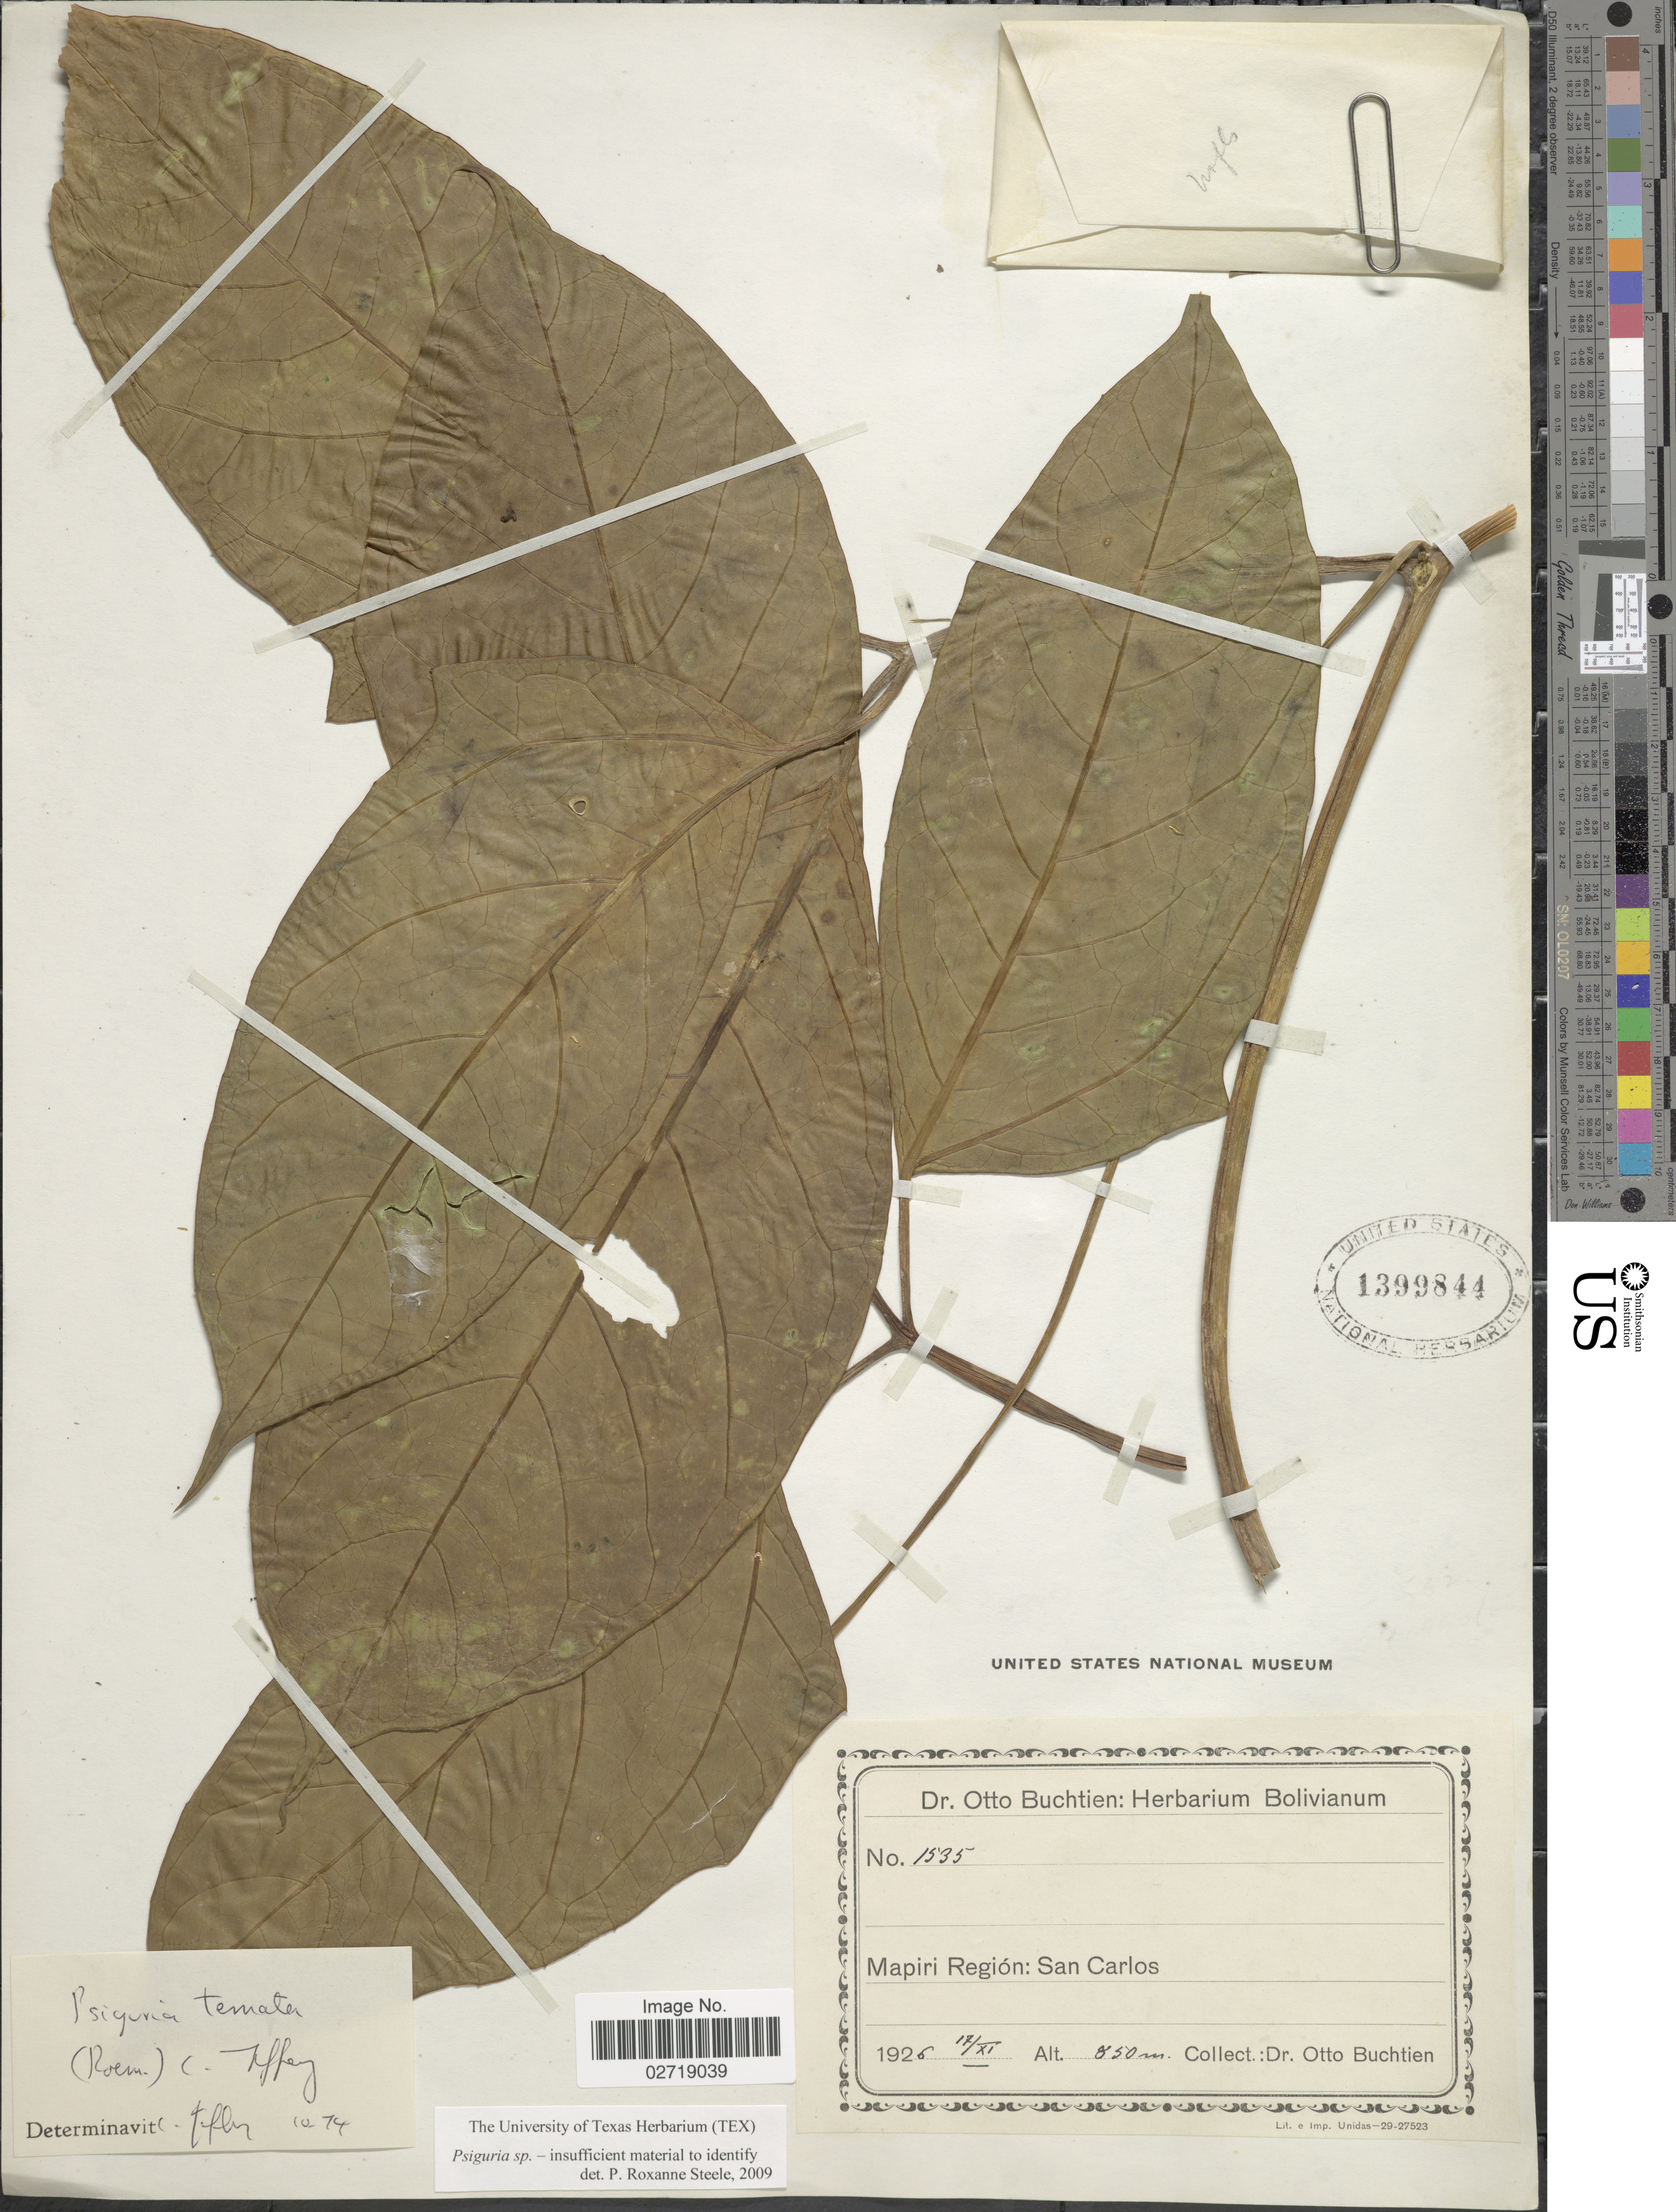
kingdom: Plantae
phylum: Tracheophyta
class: Magnoliopsida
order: Cucurbitales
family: Cucurbitaceae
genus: Psiguria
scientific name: Psiguria sp.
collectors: O. Buchtien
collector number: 1535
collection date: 1926-11-17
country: Bolivia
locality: Mapiri Region: San Carlos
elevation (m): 850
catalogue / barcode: US 1399844